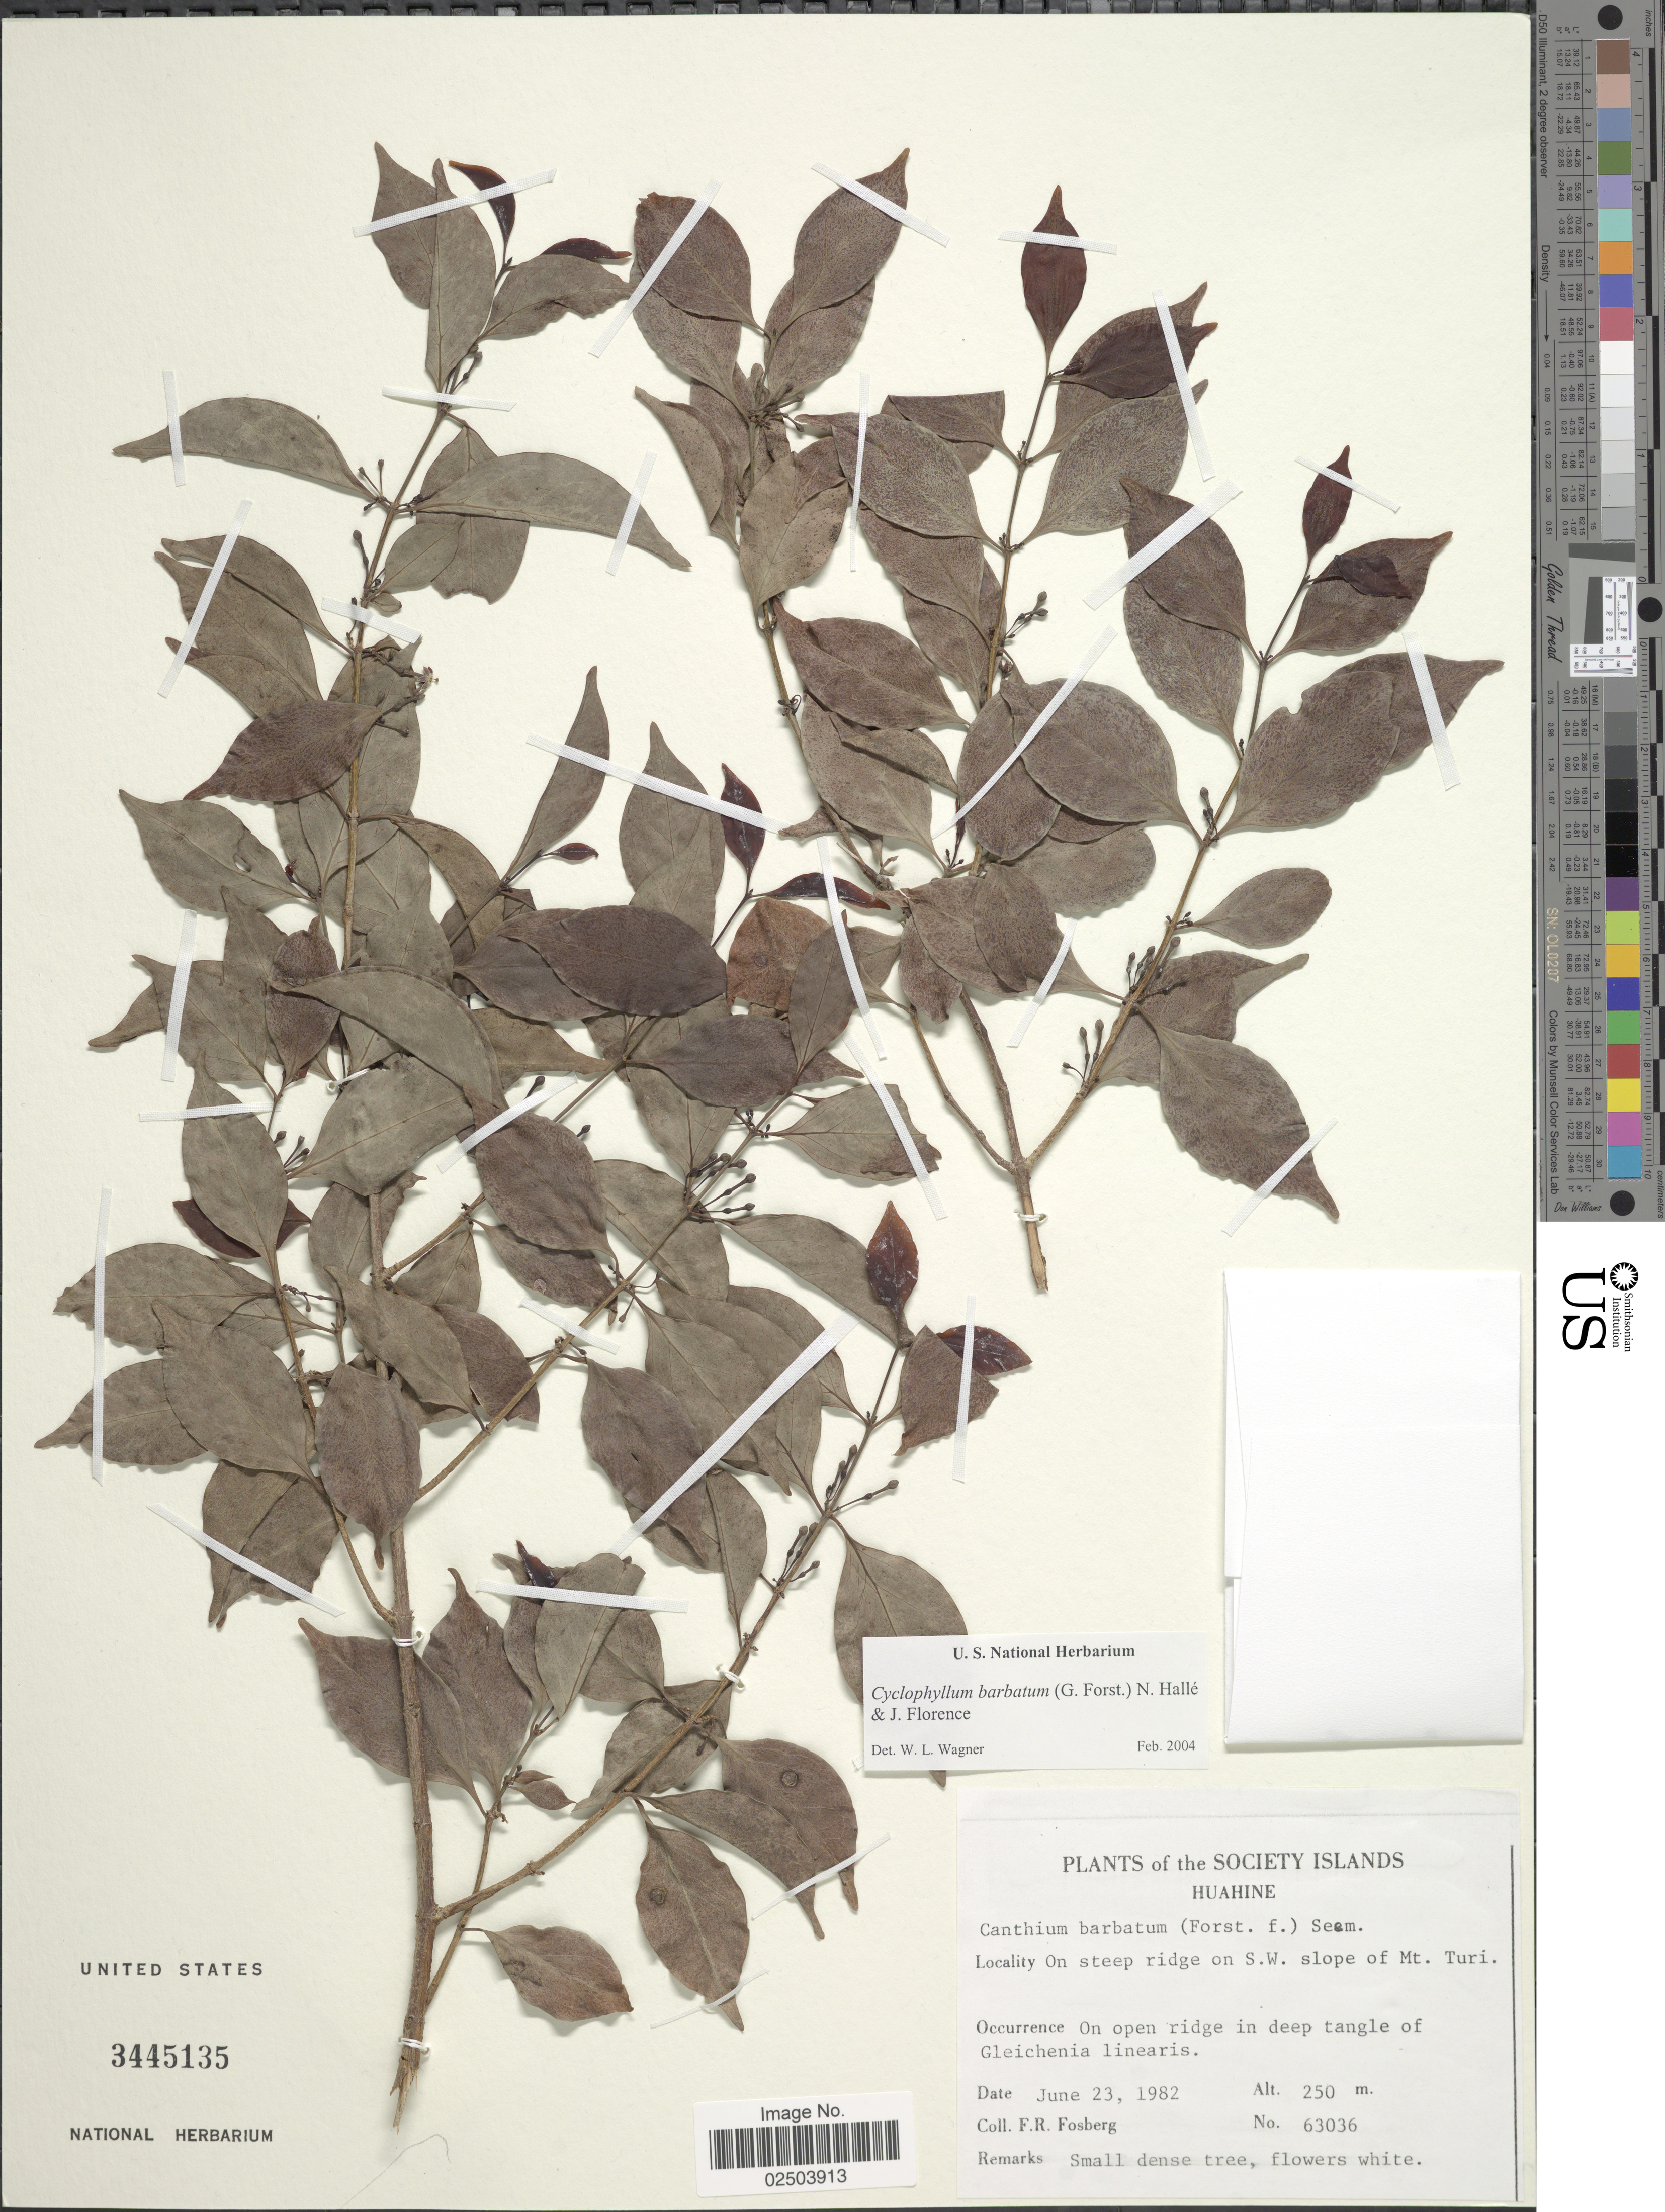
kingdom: Plantae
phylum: Tracheophyta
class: Magnoliopsida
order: Gentianales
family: Rubiaceae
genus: Cyclophyllum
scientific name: Cyclophyllum barbatum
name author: (G. Forst.) N. Hallé & J. Florence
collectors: F. R. Fosberg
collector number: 63036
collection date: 1982-06-23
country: French Polynesia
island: Huahine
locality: Society Islands, Huahine. On steep ridge on S. W. slope of Mt. Turi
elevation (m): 250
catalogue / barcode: US 3445135